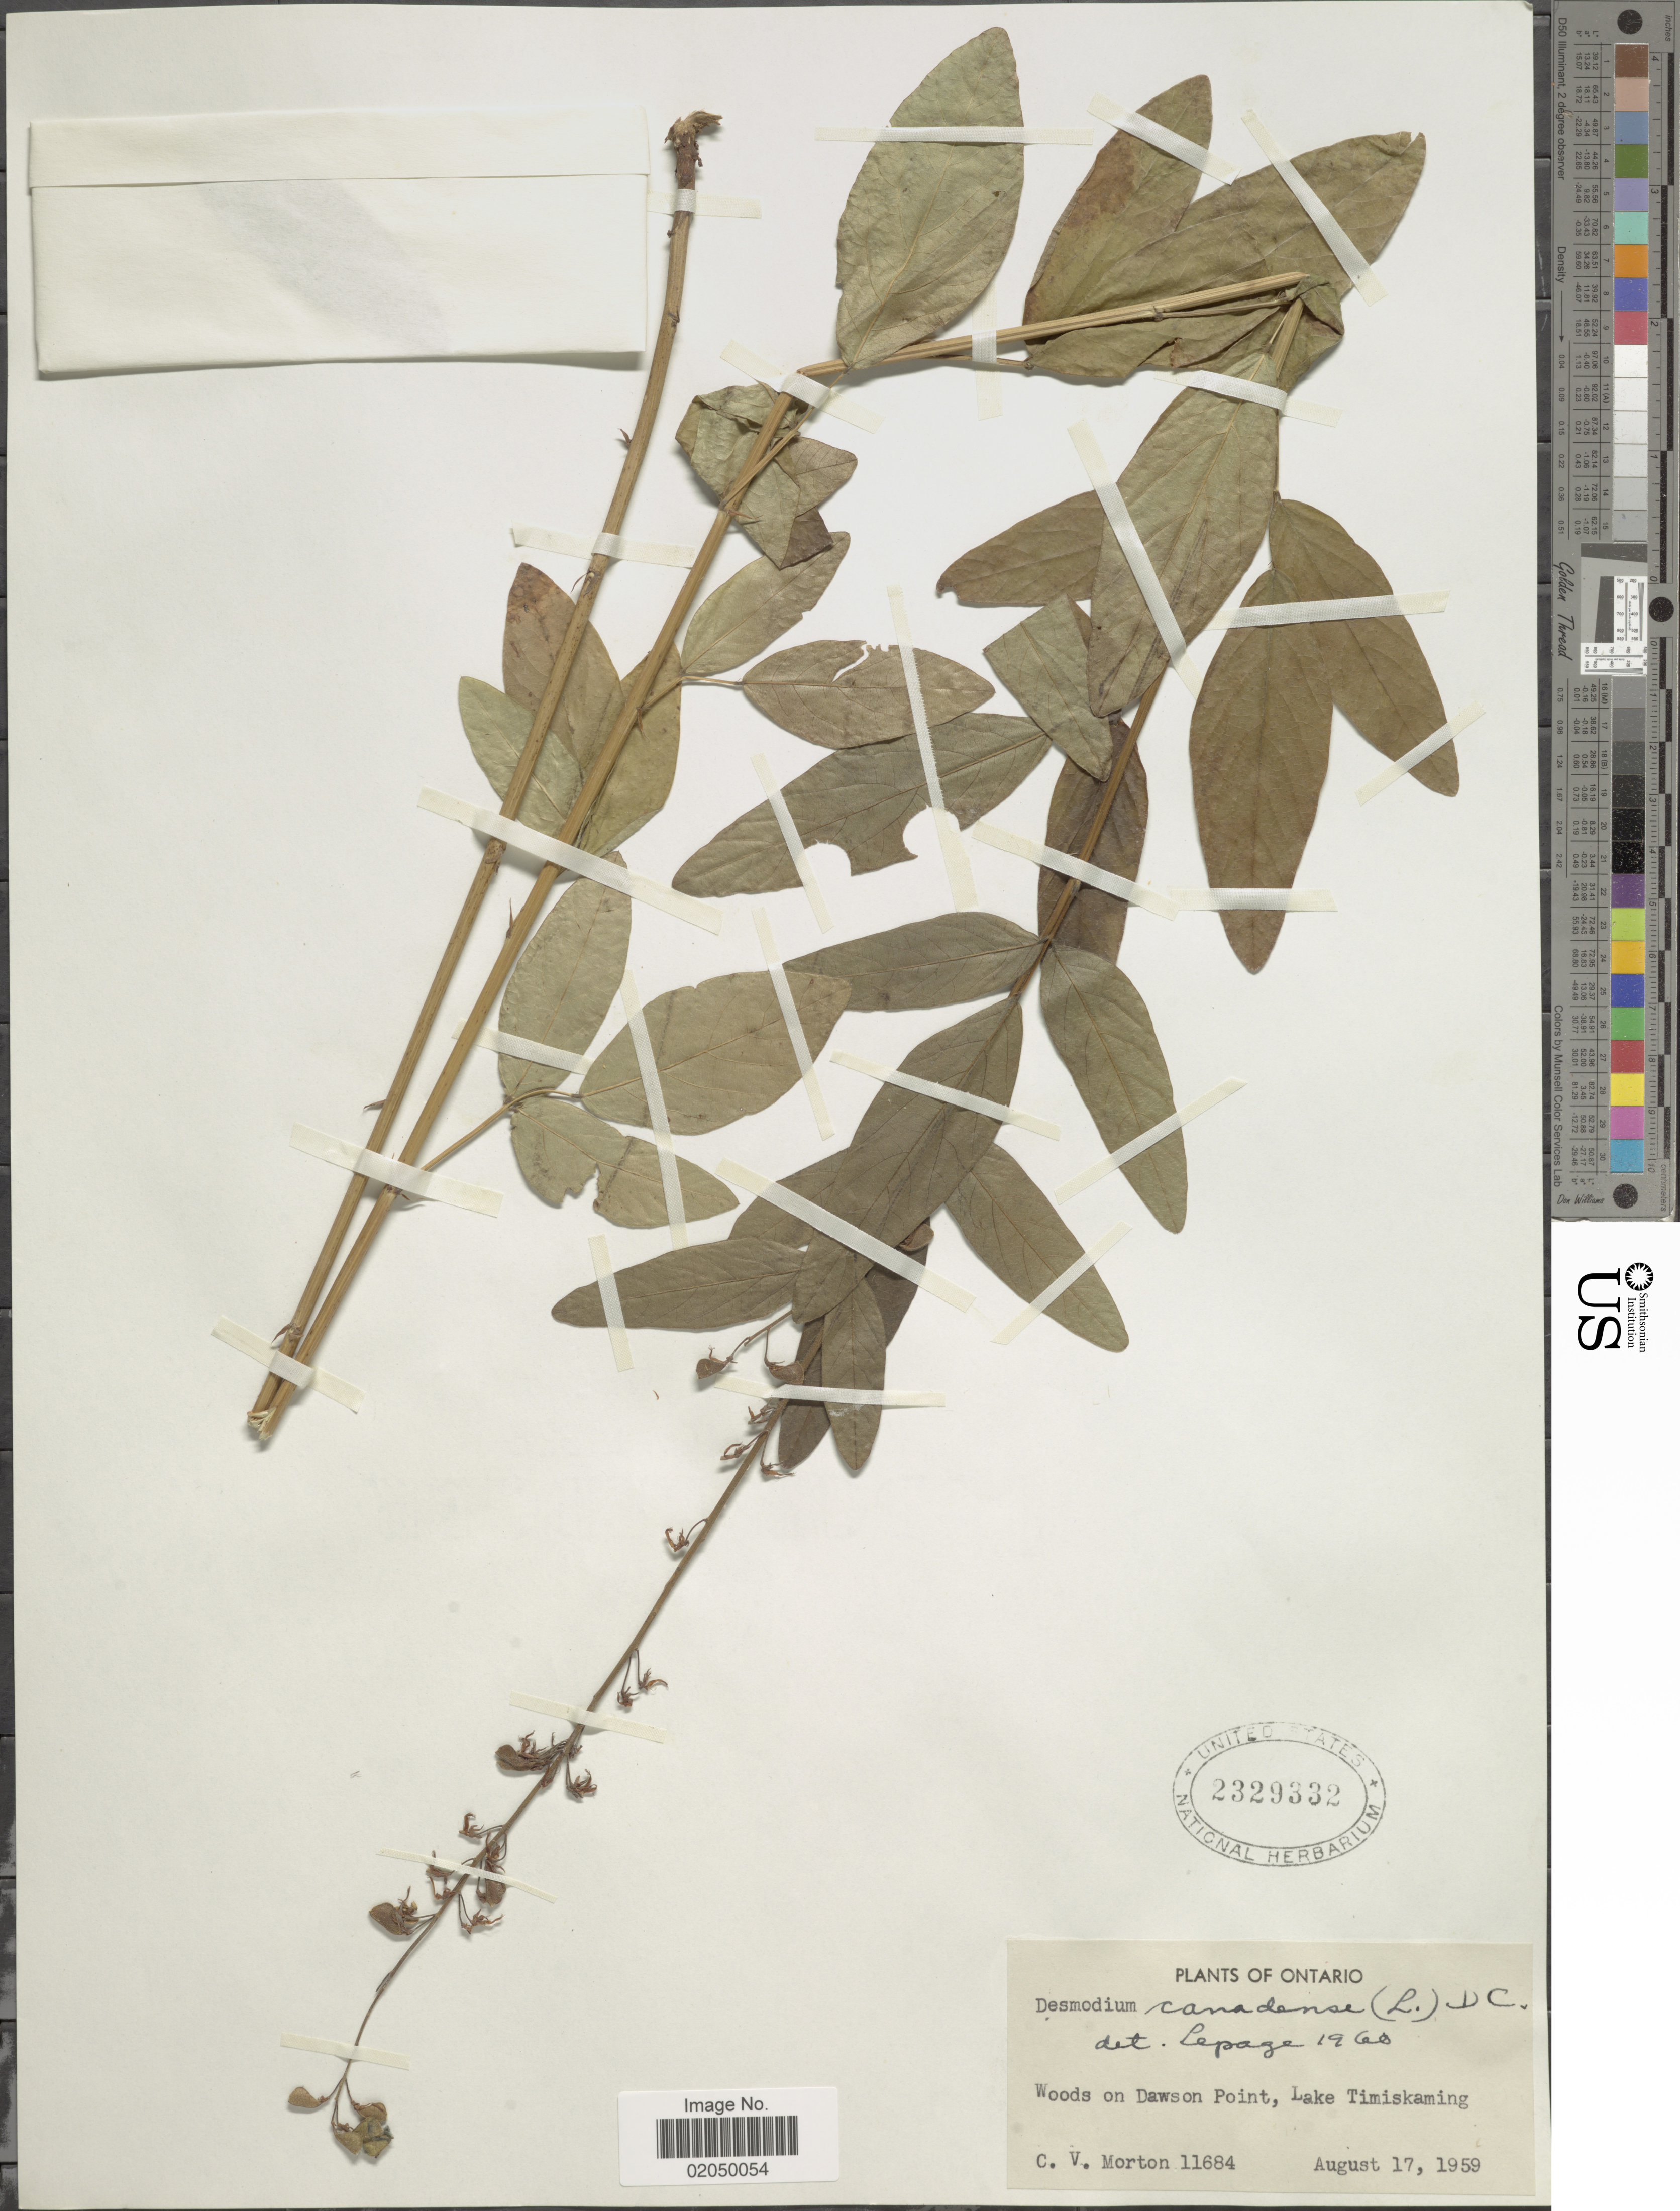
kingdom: Plantae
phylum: Tracheophyta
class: Magnoliopsida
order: Fabales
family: Fabaceae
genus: Desmodium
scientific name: Desmodium canadense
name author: (L.) DC.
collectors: C. V. Morton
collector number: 11684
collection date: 1959-08-17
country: Canada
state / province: Ontario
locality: Woods on Dawson Point, Lake Timiskaming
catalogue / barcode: US 2329332